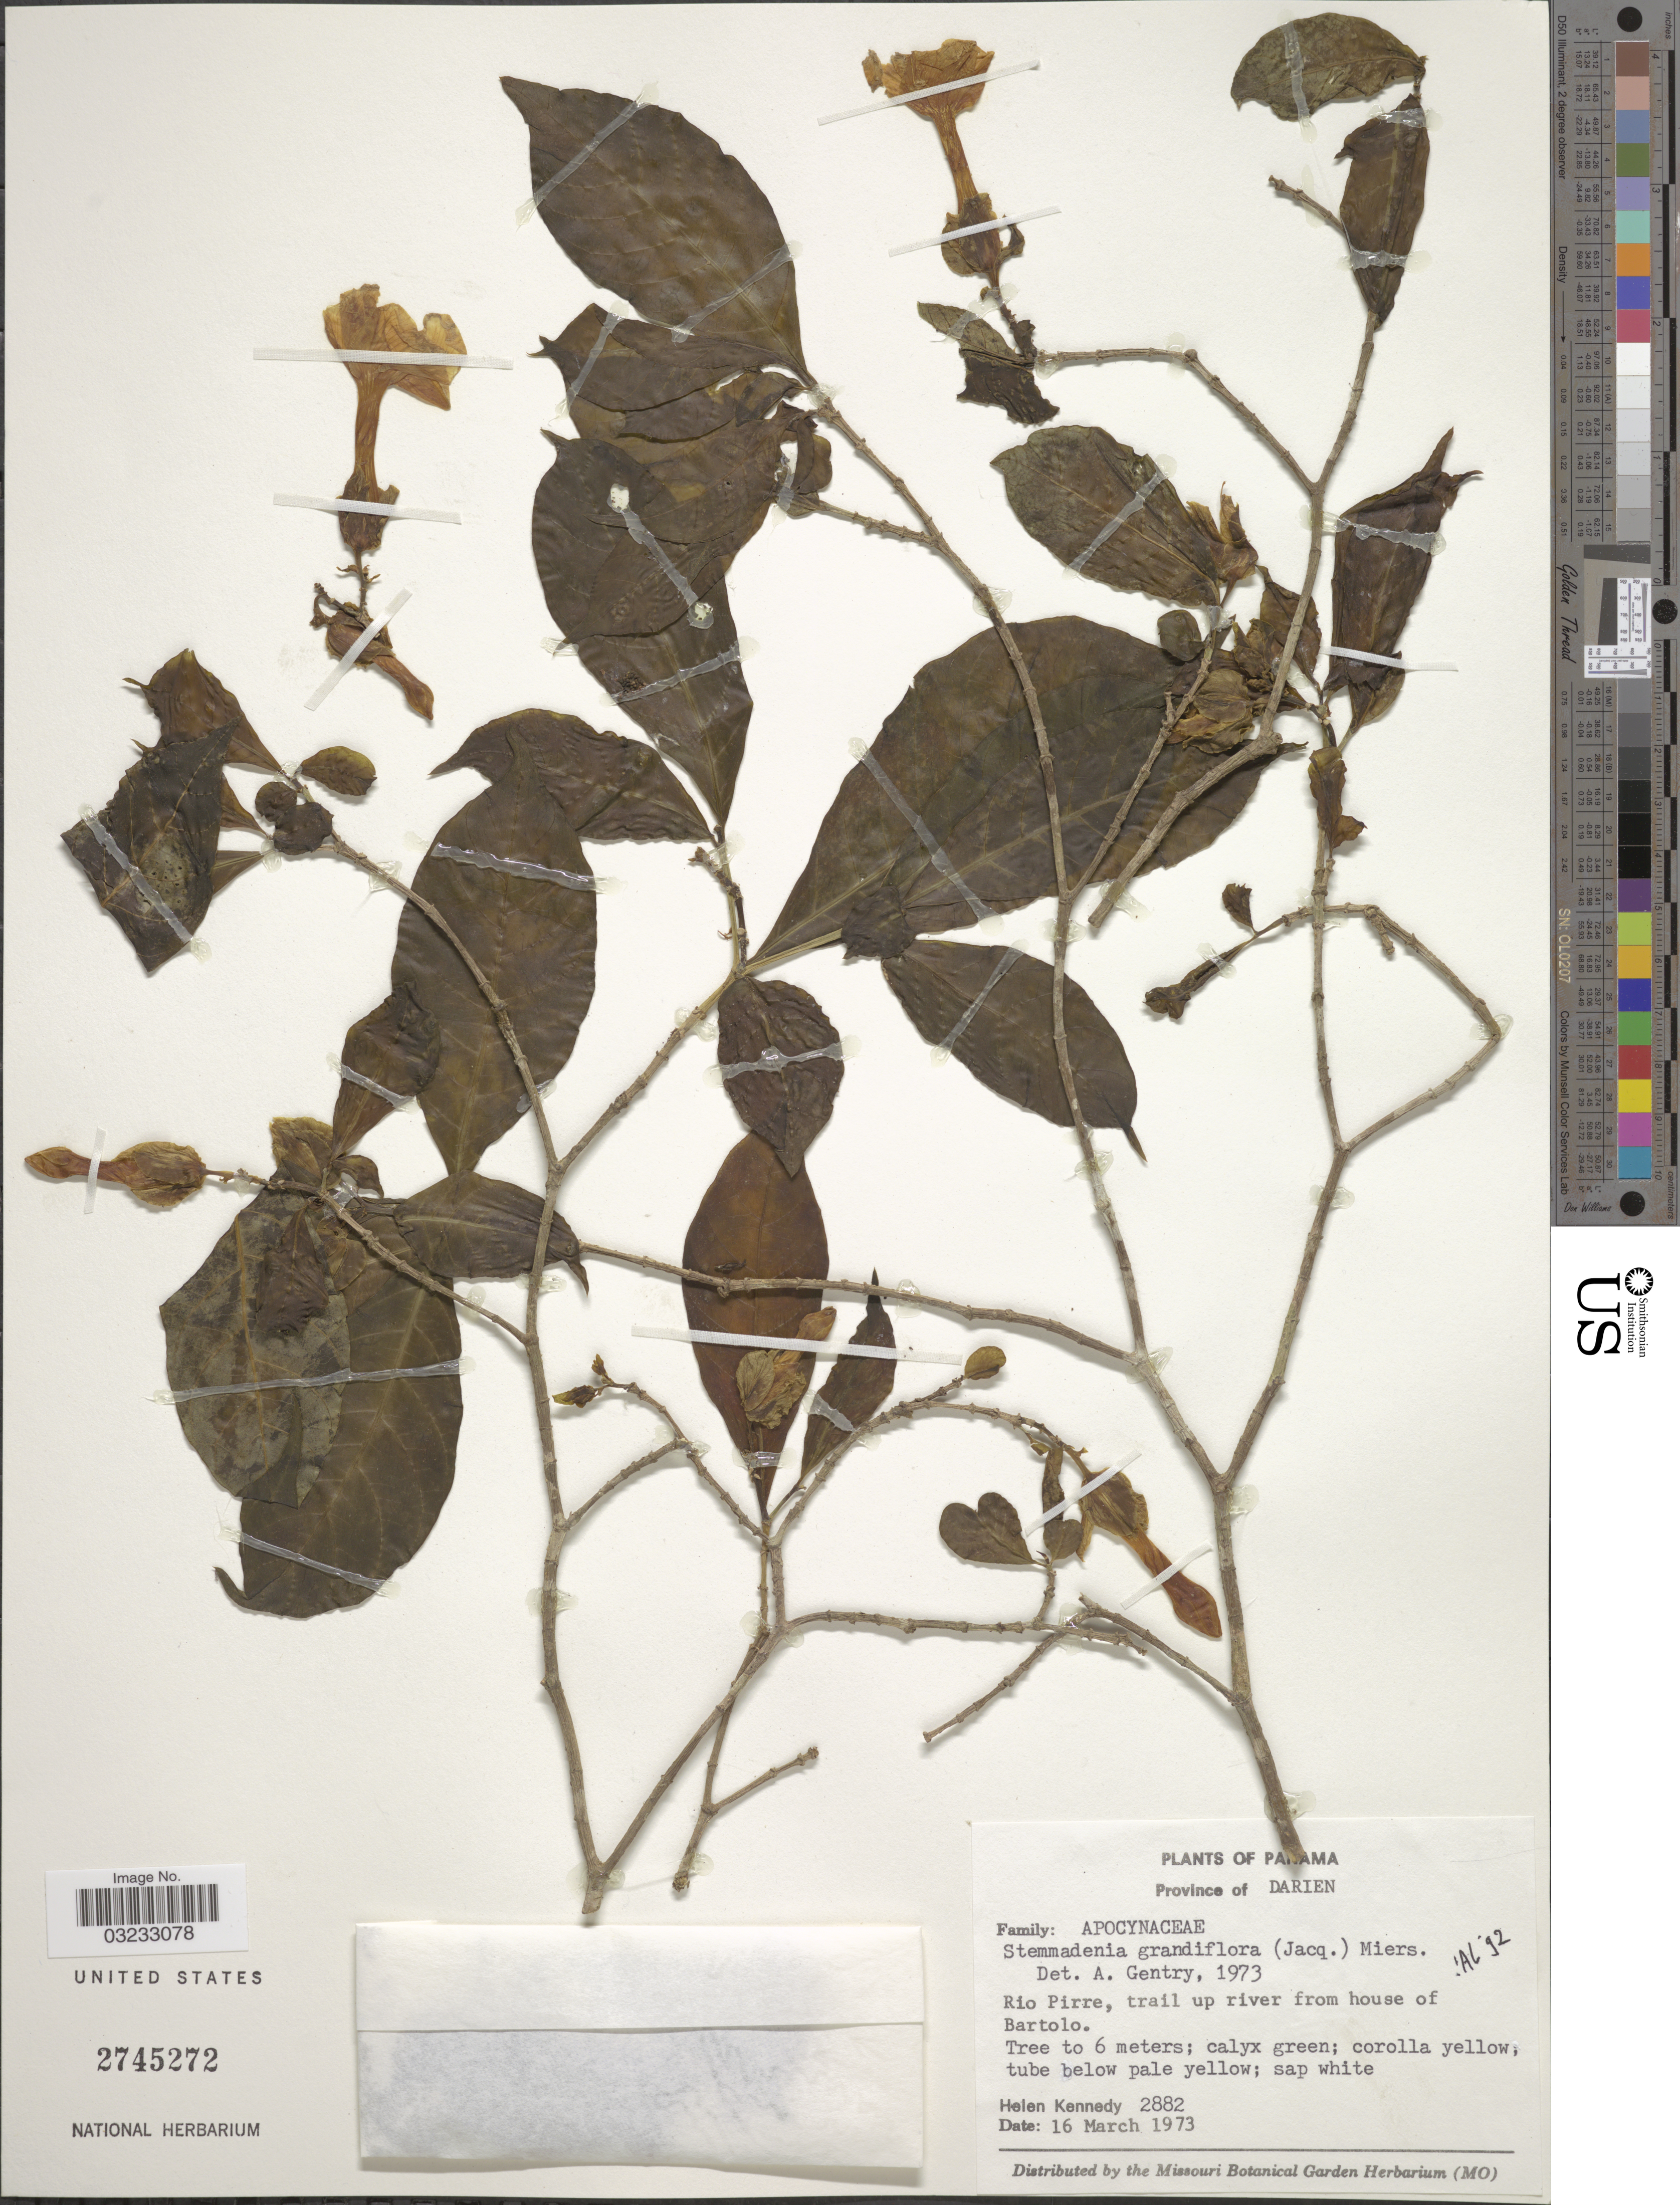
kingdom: Plantae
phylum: Tracheophyta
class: Magnoliopsida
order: Gentianales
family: Apocynaceae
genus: Stemmadenia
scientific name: Stemmadenia grandiflora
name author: (Jacq.) Miers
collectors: H. Kennedy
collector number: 2882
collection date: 1973-03-16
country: Panama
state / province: Darién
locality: Rio Pirre, trail up river from house of Bartolo.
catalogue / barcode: US 2745272